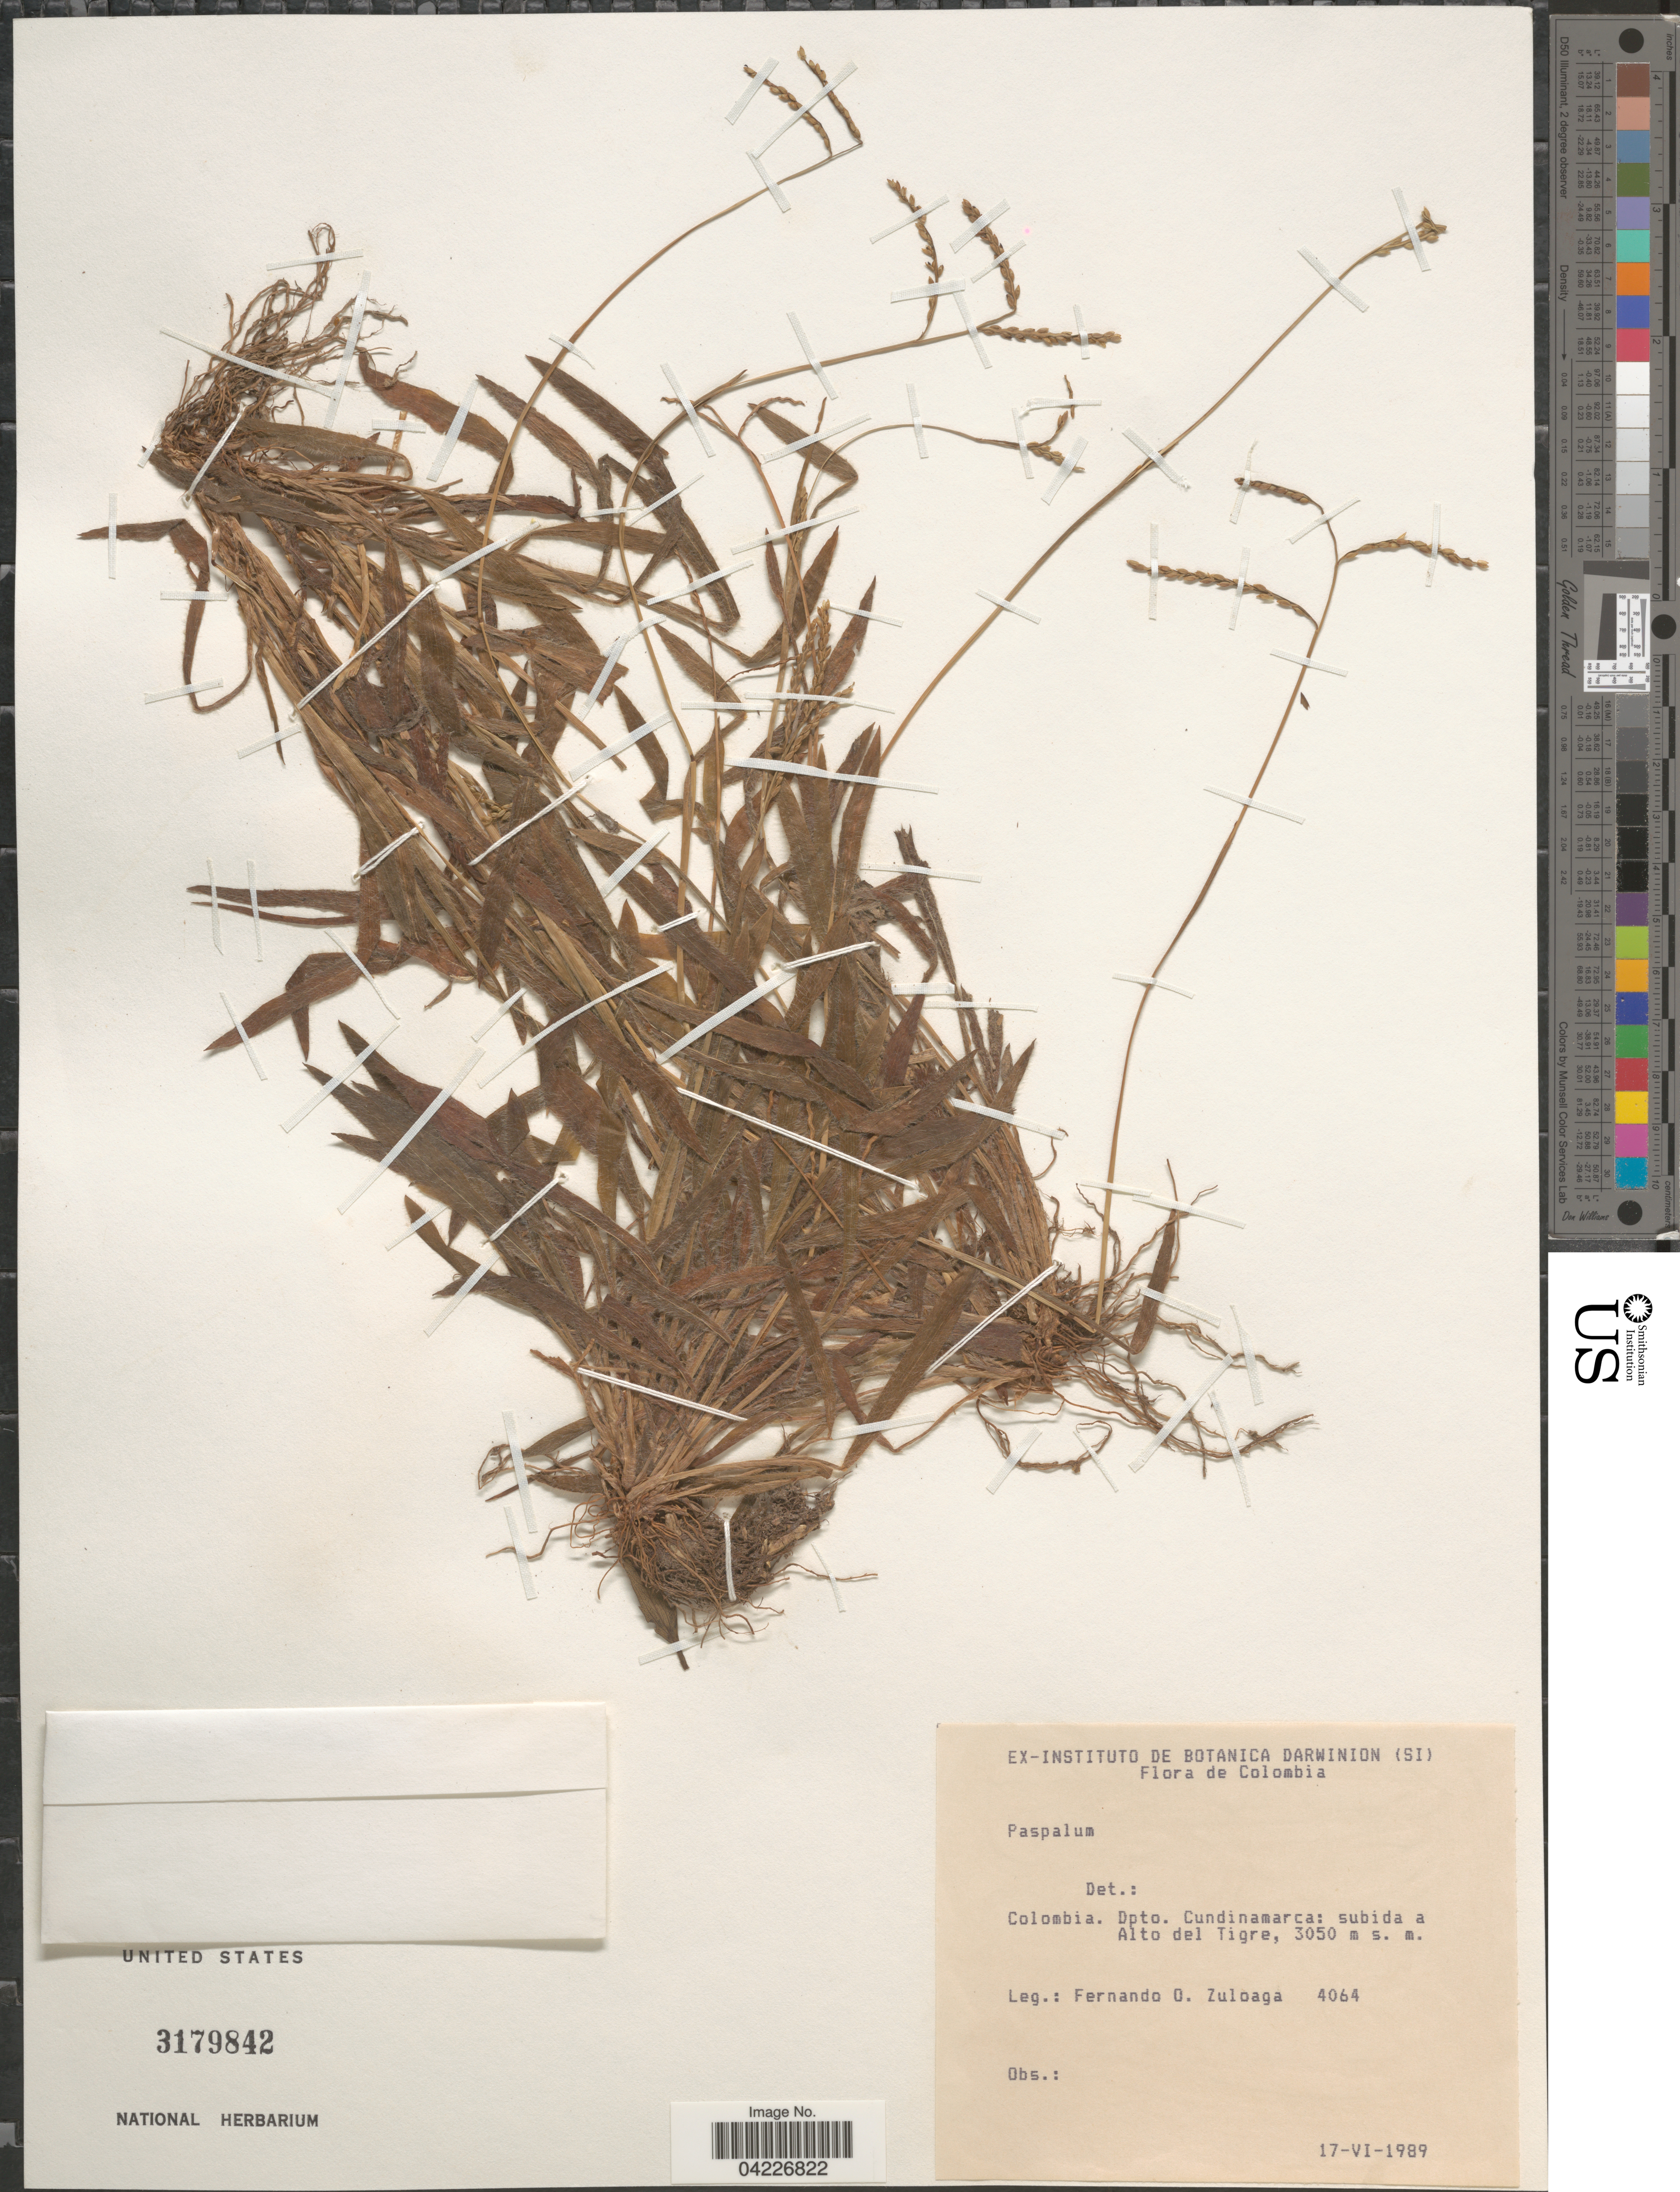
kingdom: Plantae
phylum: Tracheophyta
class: Liliopsida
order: Poales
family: Poaceae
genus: Paspalum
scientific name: Paspalum sp.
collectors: F. O. Zuloaga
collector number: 4064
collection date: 1989-06-17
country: Colombia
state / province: Cundinamarca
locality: Dpto. Cundinamarca: subida a Alto del Tigre.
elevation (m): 3050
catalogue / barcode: US 3179842